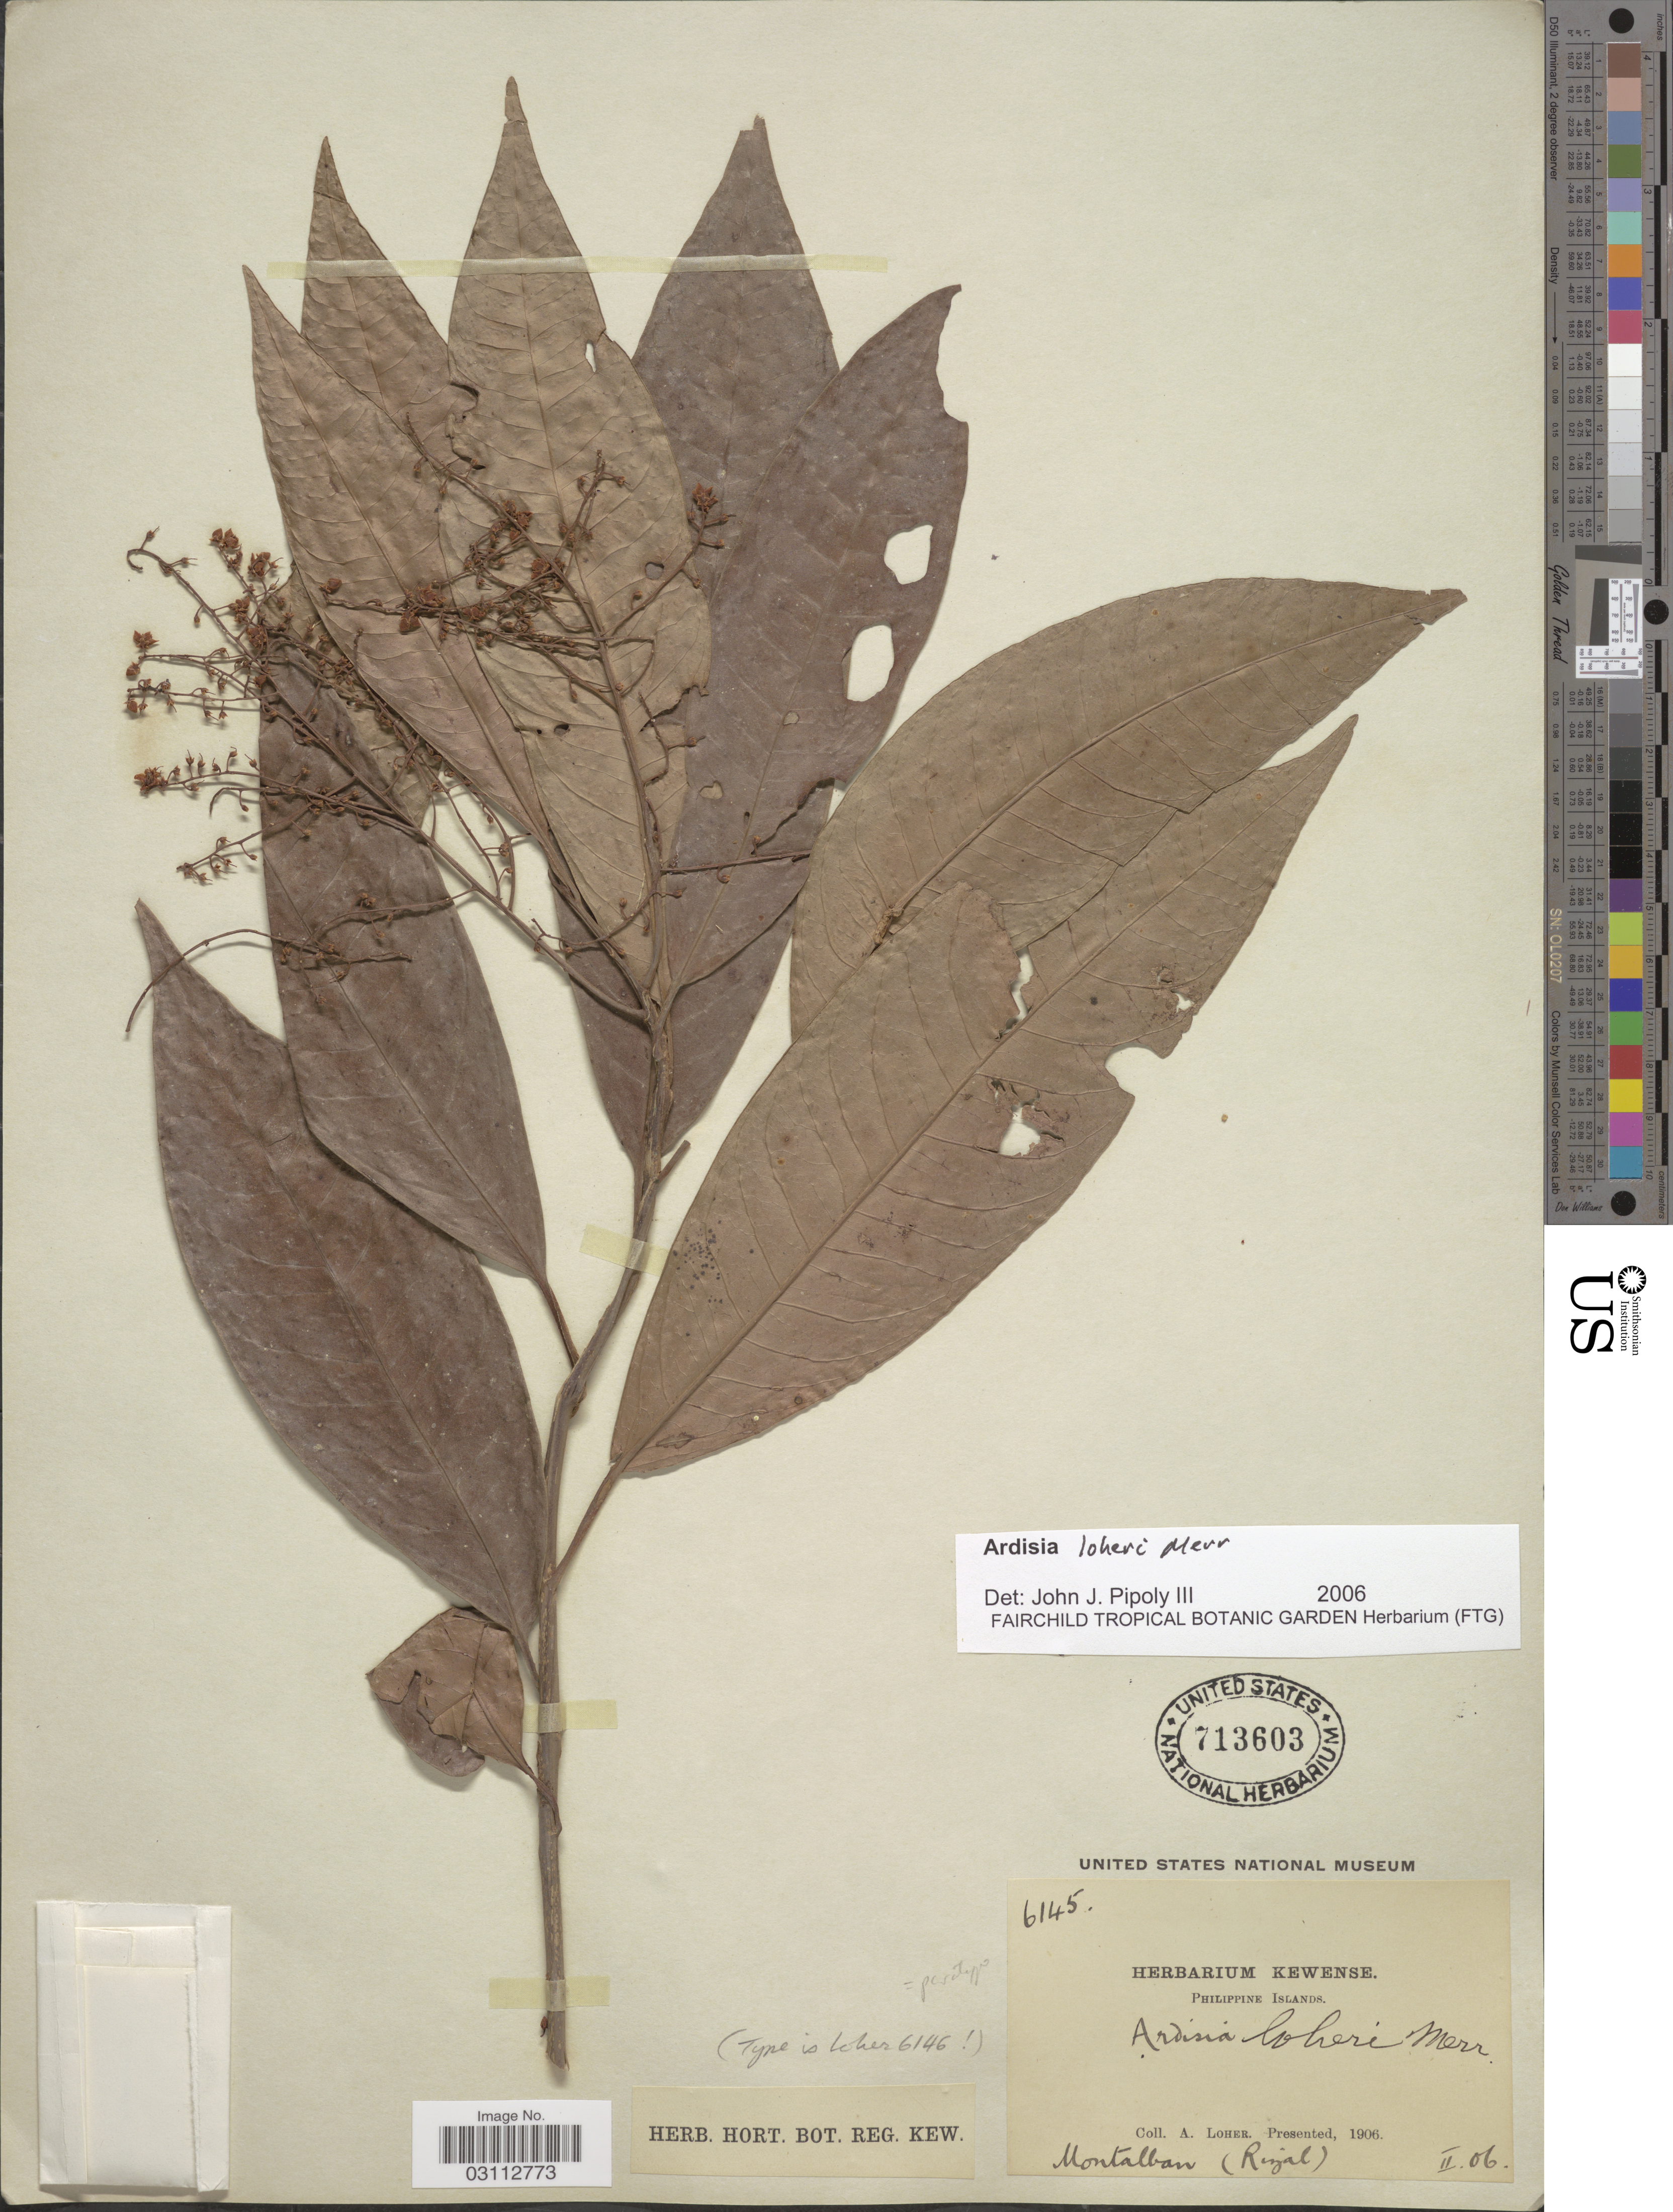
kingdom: Plantae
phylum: Tracheophyta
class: Magnoliopsida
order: Ericales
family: Primulaceae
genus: Ardisia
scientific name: Ardisia loheri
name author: Merr.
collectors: A. Loher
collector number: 6145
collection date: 1906-02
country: Philippines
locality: Philippine Islands. Montalban (Rizal).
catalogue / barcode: US 713603